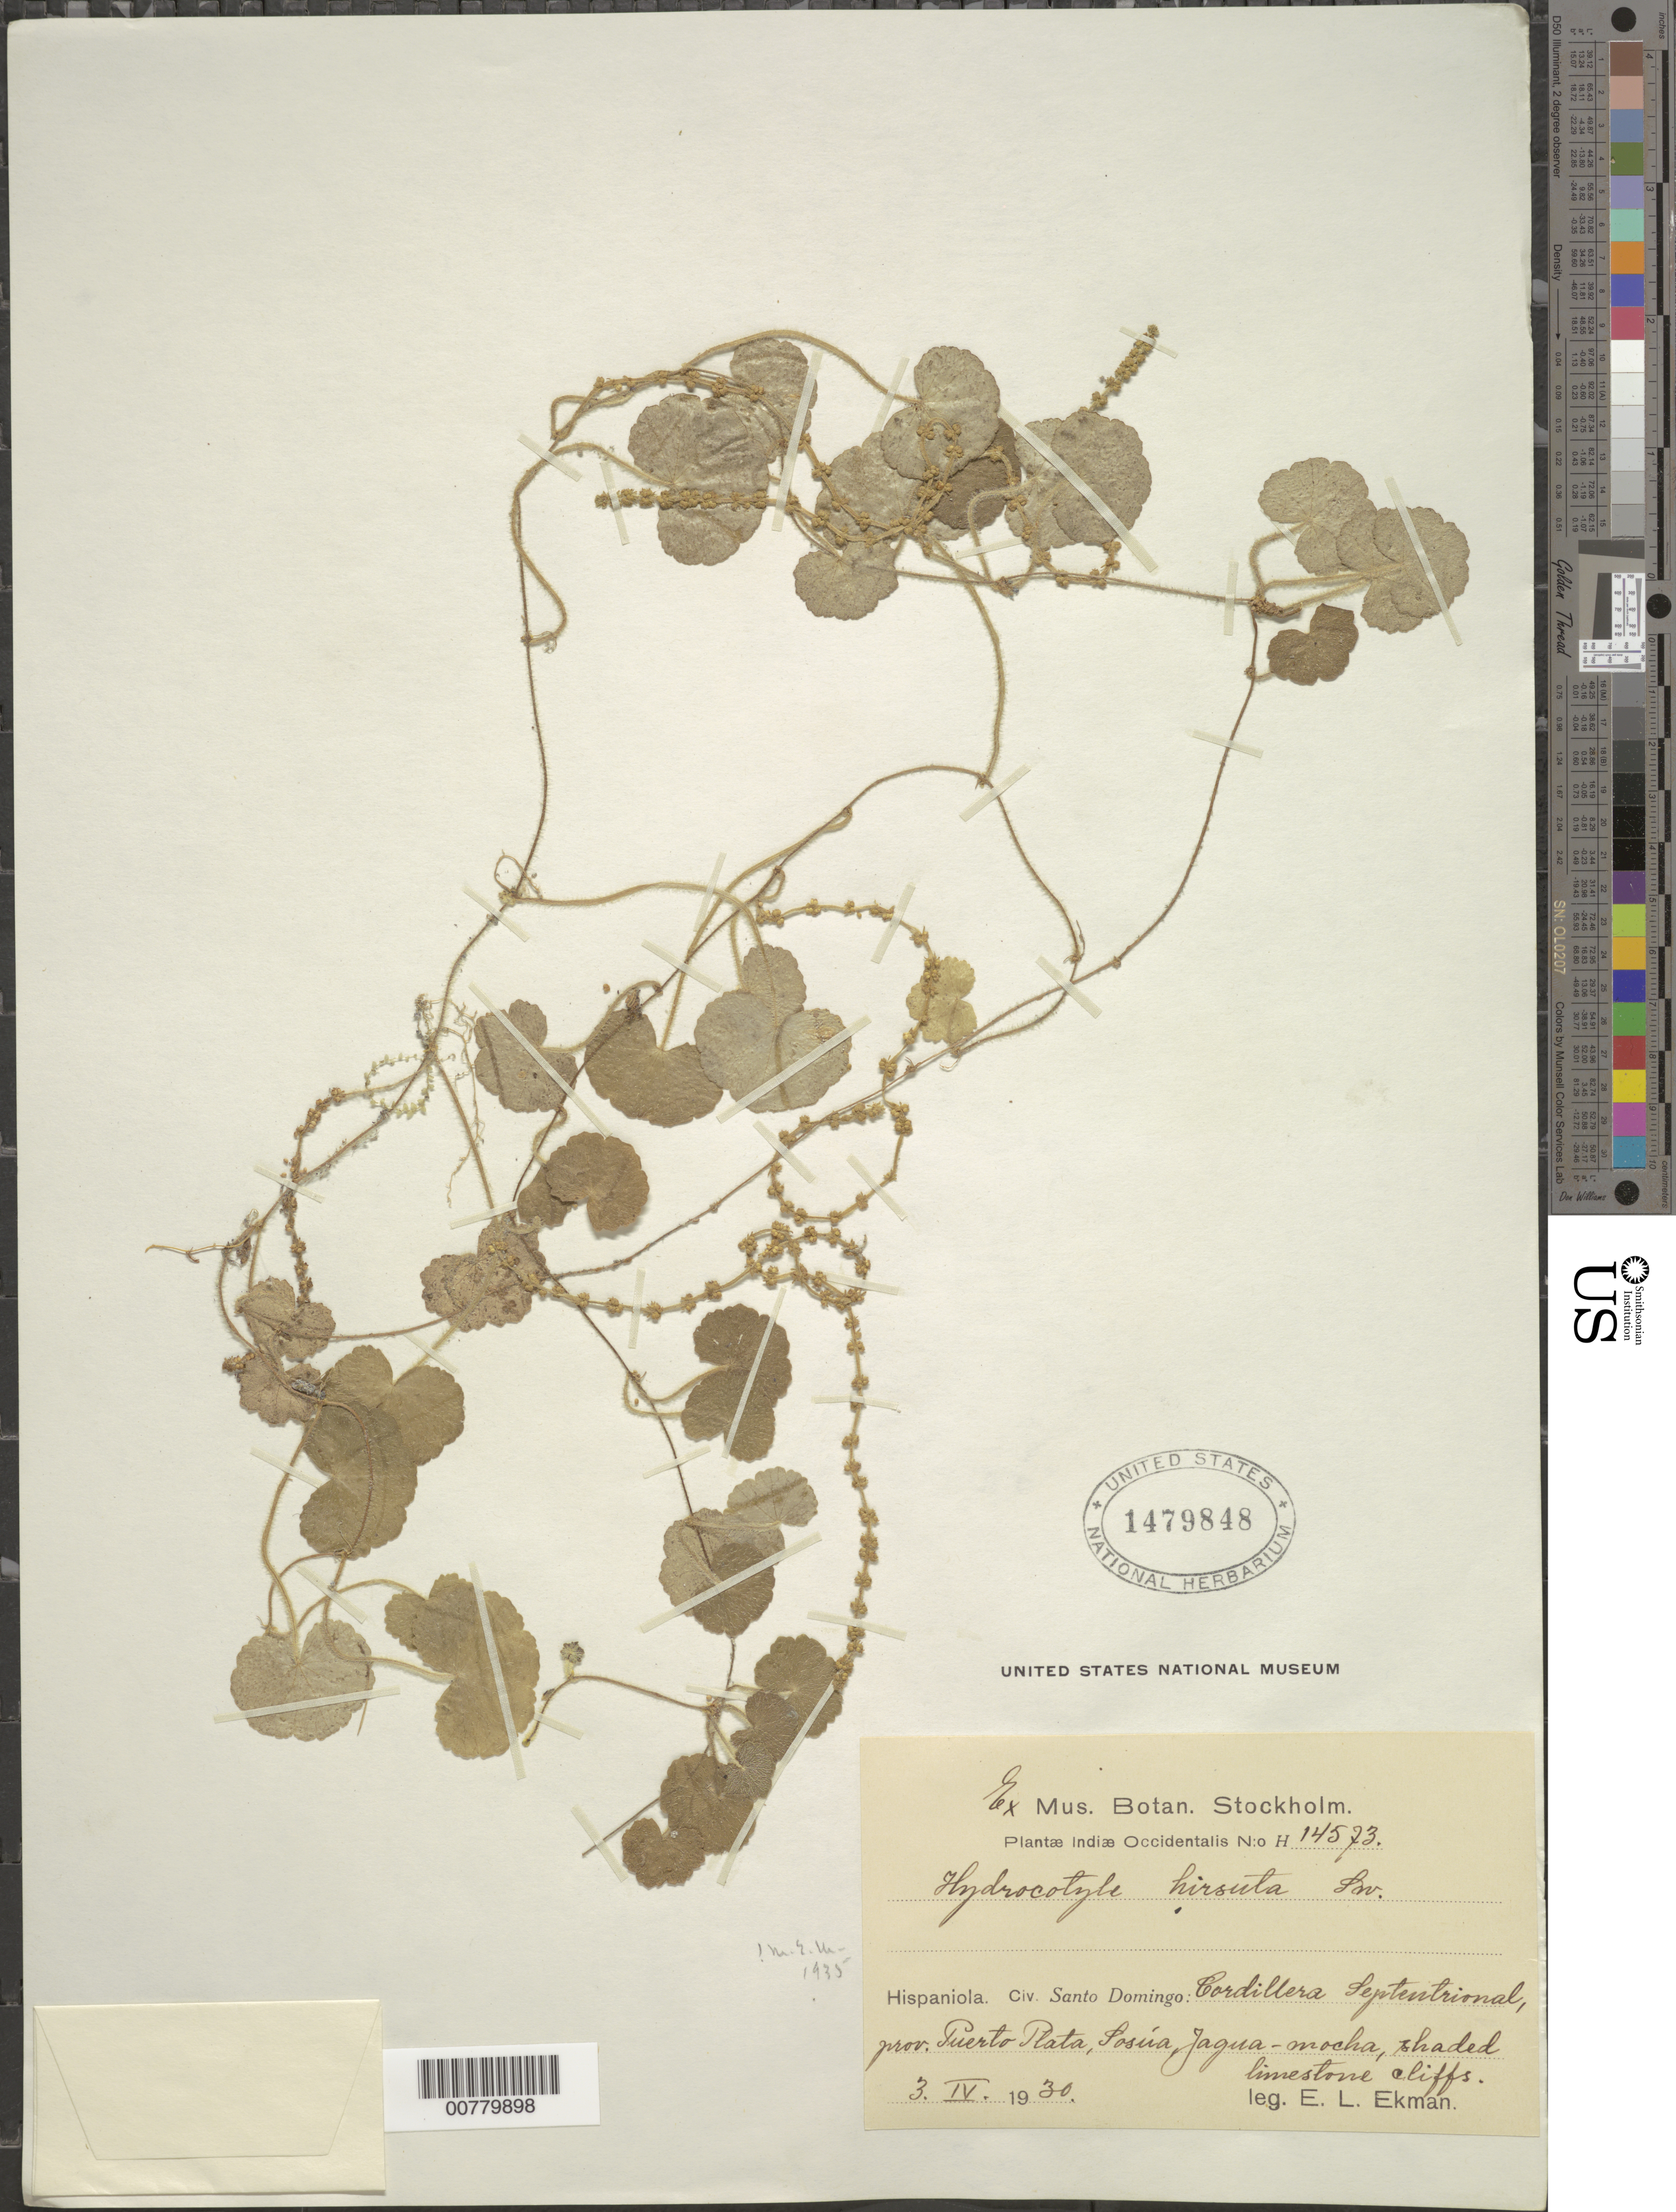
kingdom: Plantae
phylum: Tracheophyta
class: Magnoliopsida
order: Apiales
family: Araliaceae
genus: Hydrocotyle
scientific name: Hydrocotyle hirsuta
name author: Sw.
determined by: Mathias, M. E.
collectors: E. L. Ekman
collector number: H 14573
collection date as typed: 03 Apr 1930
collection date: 1930-04-03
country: Dominican Republic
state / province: Puerto Plata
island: Hispaniola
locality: Cordillera Septentrional, Sosúa, Jagua-Mocha.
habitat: Shaded limestone cliffs.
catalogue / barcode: US 1479848